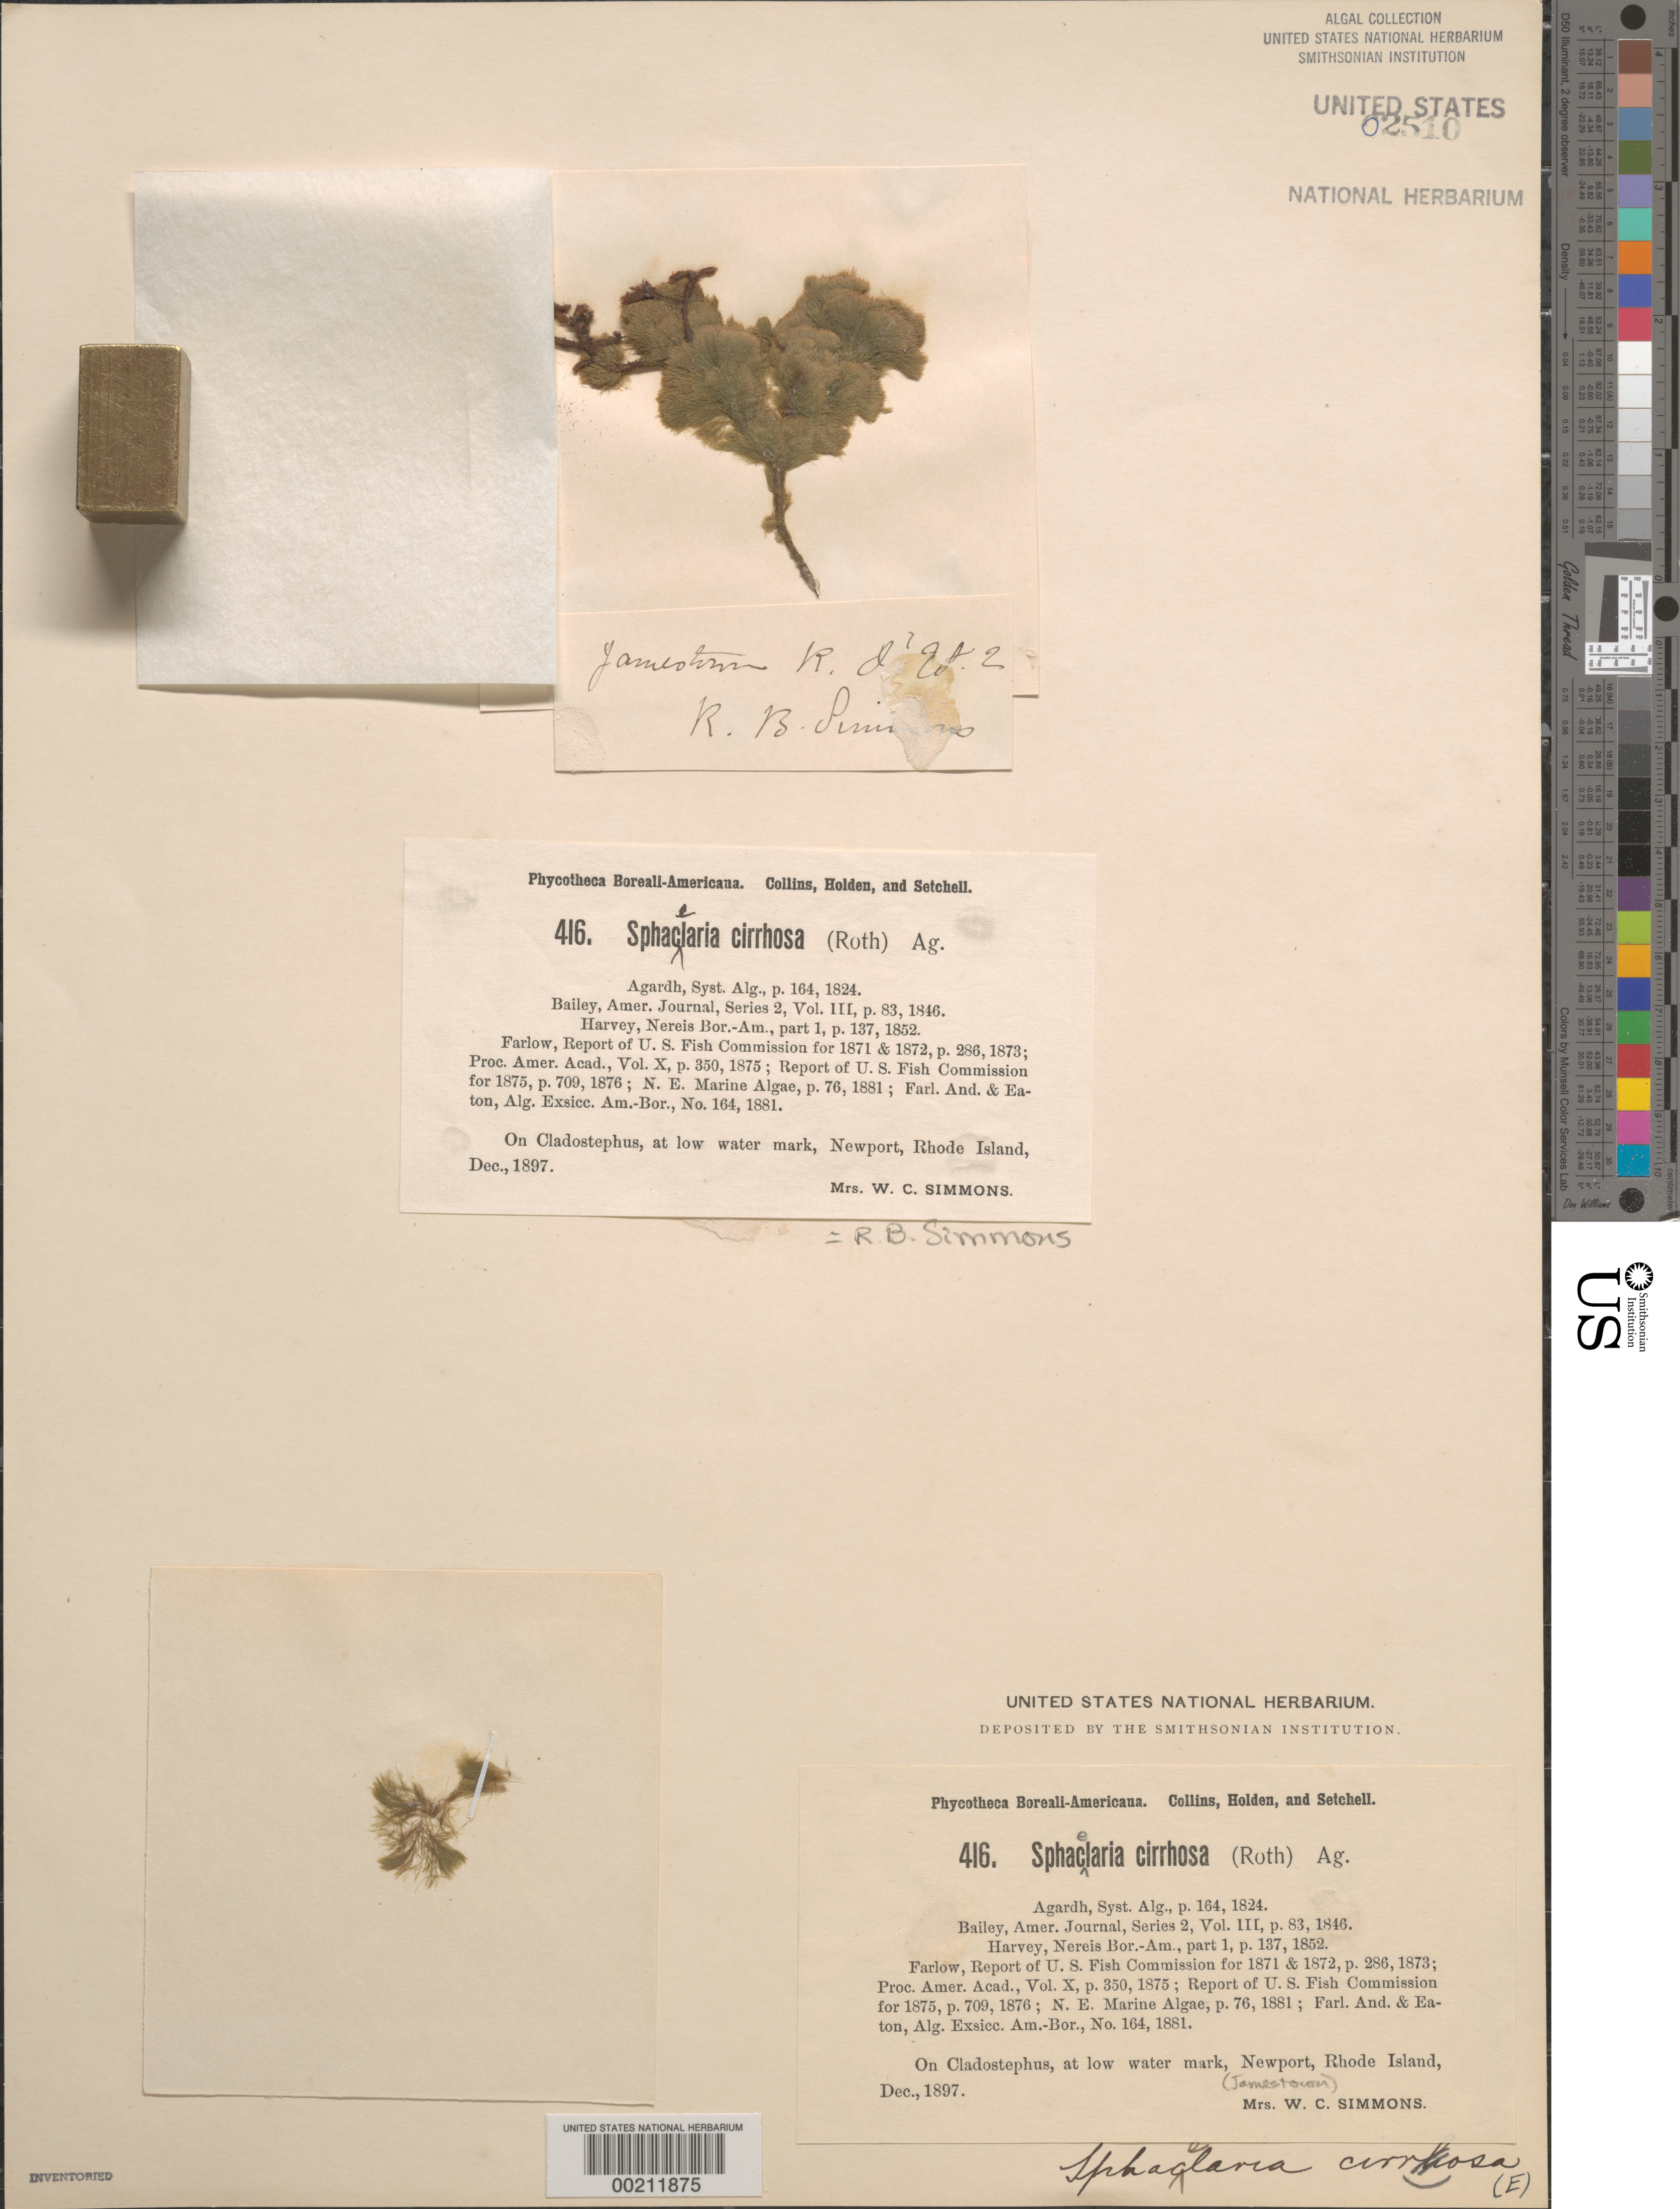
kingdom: Chromista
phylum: Ochrophyta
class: Phaeophyceae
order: Sphacelariales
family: Sphacelariaceae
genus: Sphacelaria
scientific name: Sphacelaria cirrosa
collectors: R. B. Simmons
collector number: PB-A 416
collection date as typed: Dec 1897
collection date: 1897-12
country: United States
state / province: Rhode Island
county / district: Newport County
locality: Jamestown, Newport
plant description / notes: Collins, Holden & Setchell, Phycotheca Boreali-Americana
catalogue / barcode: US 2510